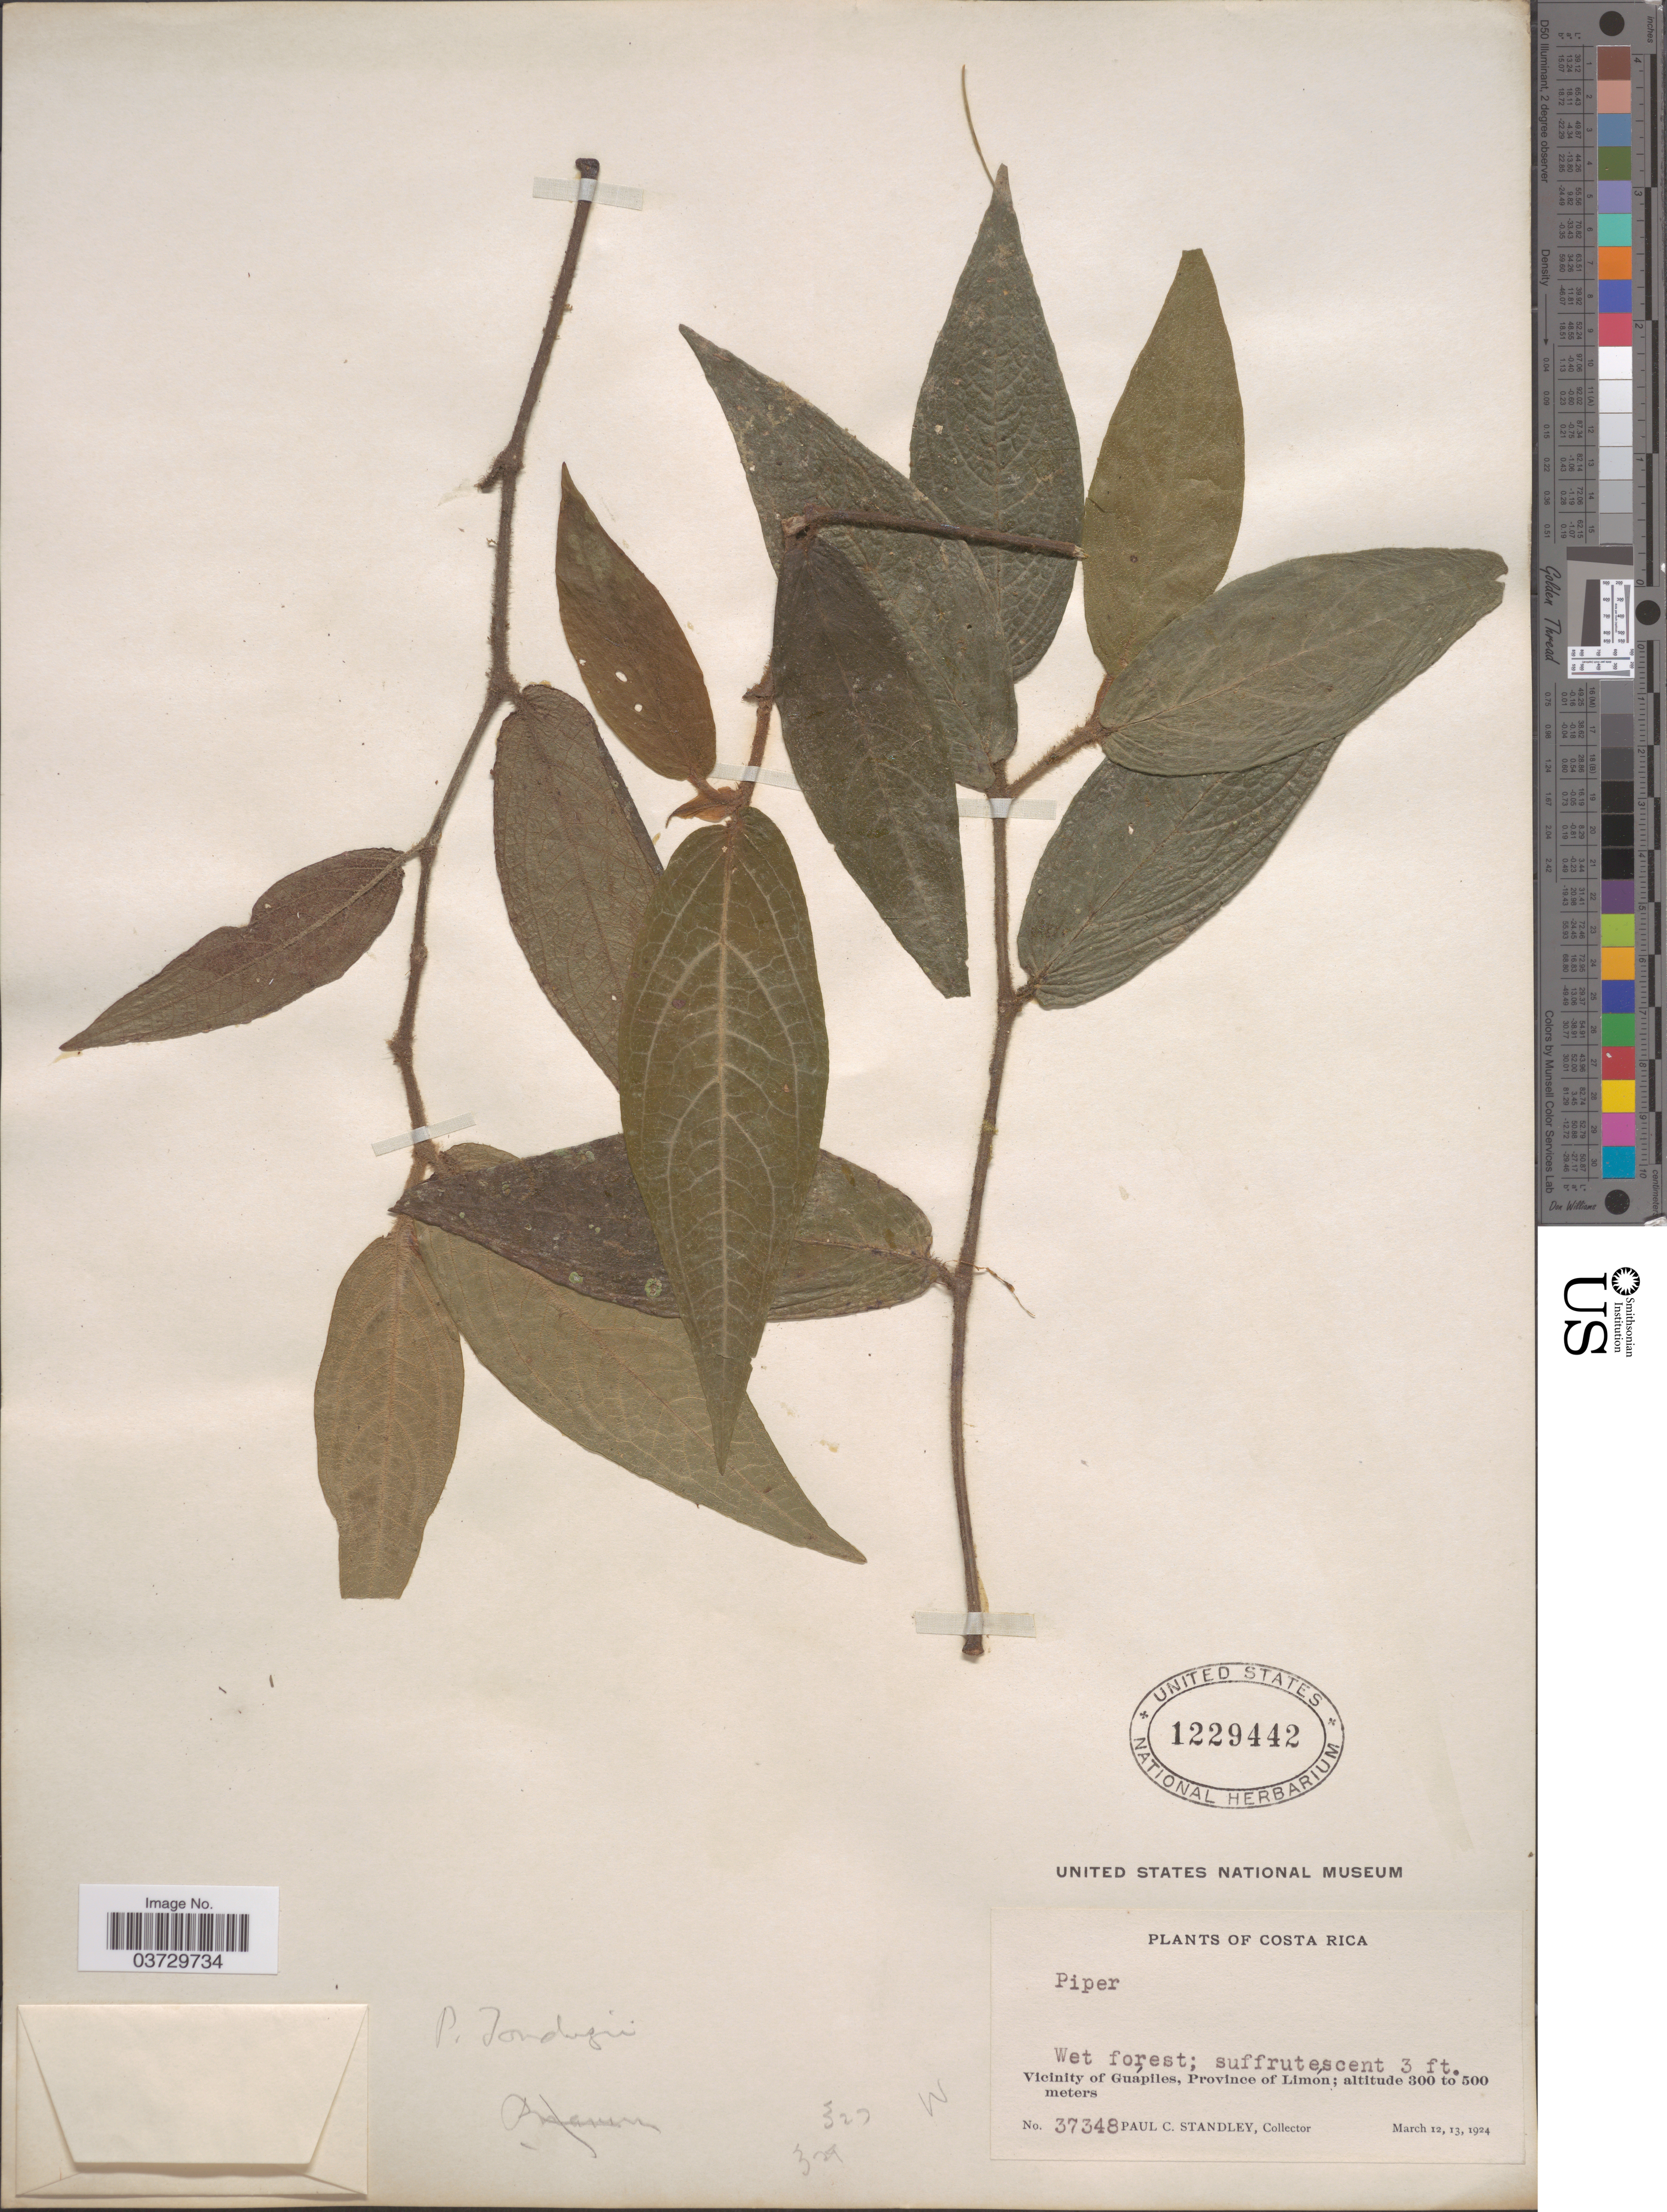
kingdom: Plantae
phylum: Tracheophyta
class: Magnoliopsida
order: Piperales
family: Piperaceae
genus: Piper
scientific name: Piper tonduzii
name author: C. DC. in Pittier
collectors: P. C. Standley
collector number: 37348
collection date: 1924-03-12/1924-03-13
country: Costa Rica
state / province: Limón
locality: Vicinity of Guápiles.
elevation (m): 300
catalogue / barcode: US 1229442